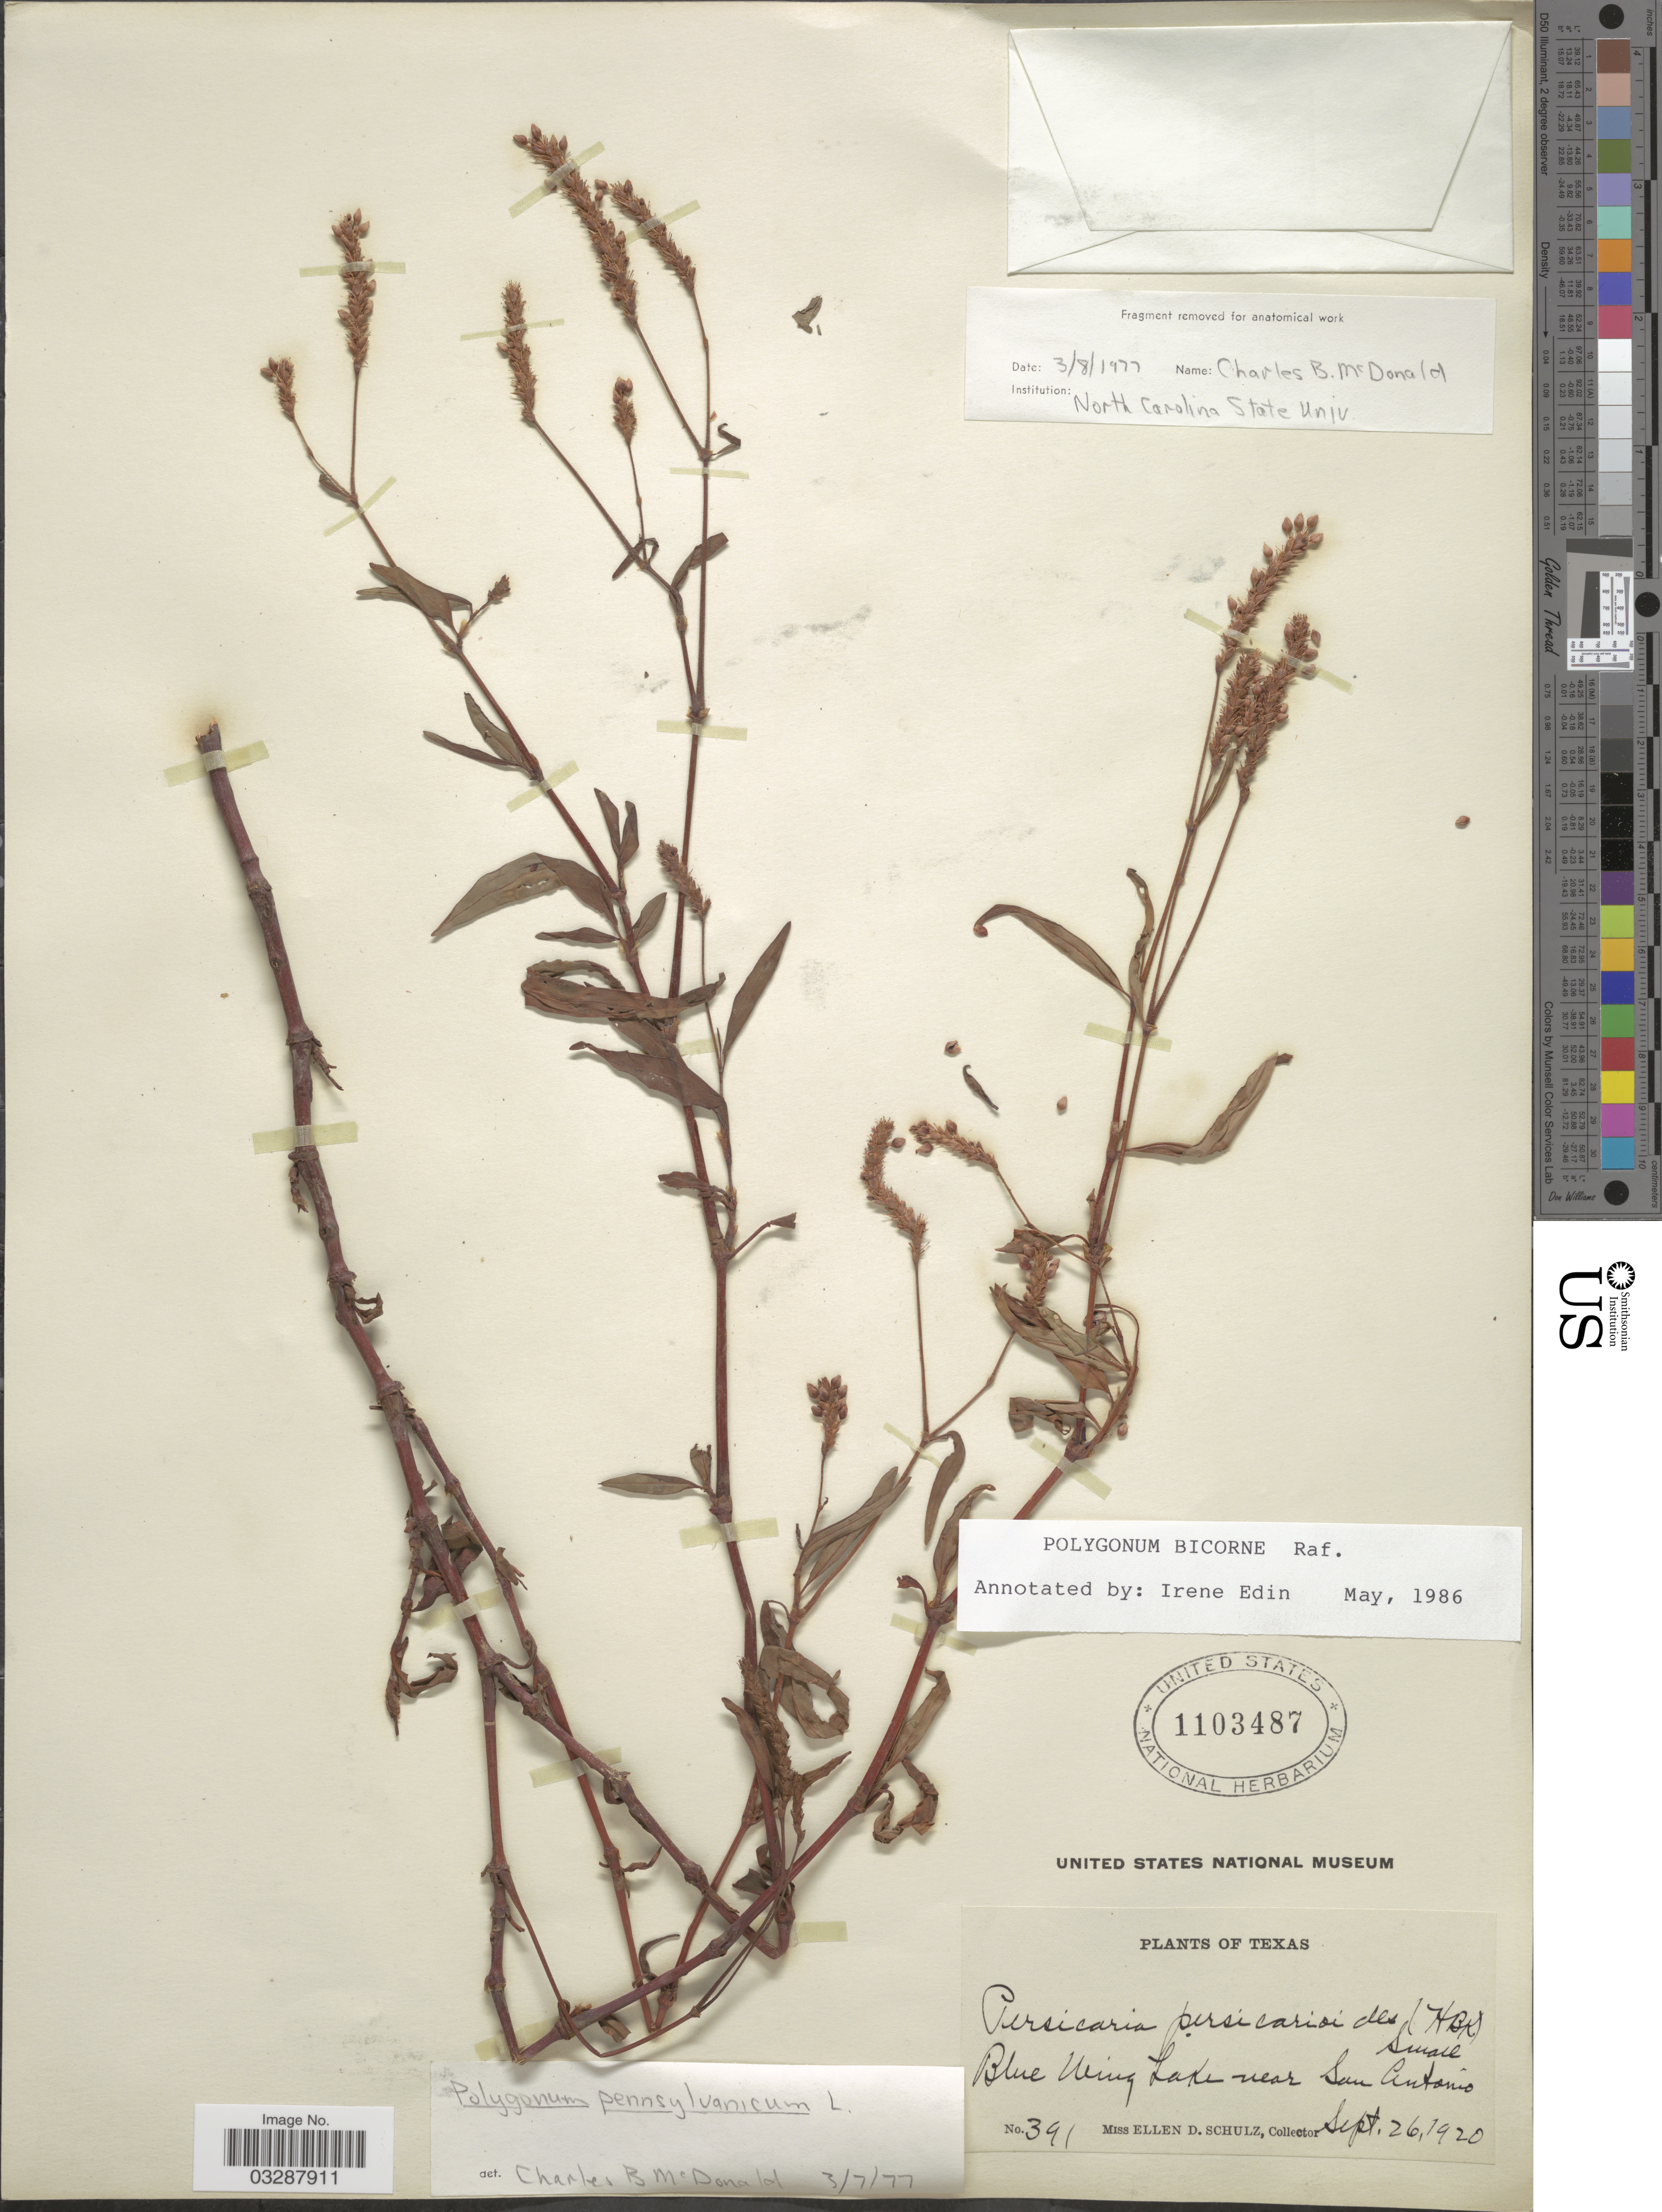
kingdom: Plantae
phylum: Tracheophyta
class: Magnoliopsida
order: Caryophyllales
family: Polygonaceae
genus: Persicaria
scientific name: Persicaria bicornis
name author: (Raf.) Nieuwl.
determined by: Atha, D. E.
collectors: E. D. Schulz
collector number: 391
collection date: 1920-09-26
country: United States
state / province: Texas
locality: Blue Wing Lake near San Antonio.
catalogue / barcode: US 1103487